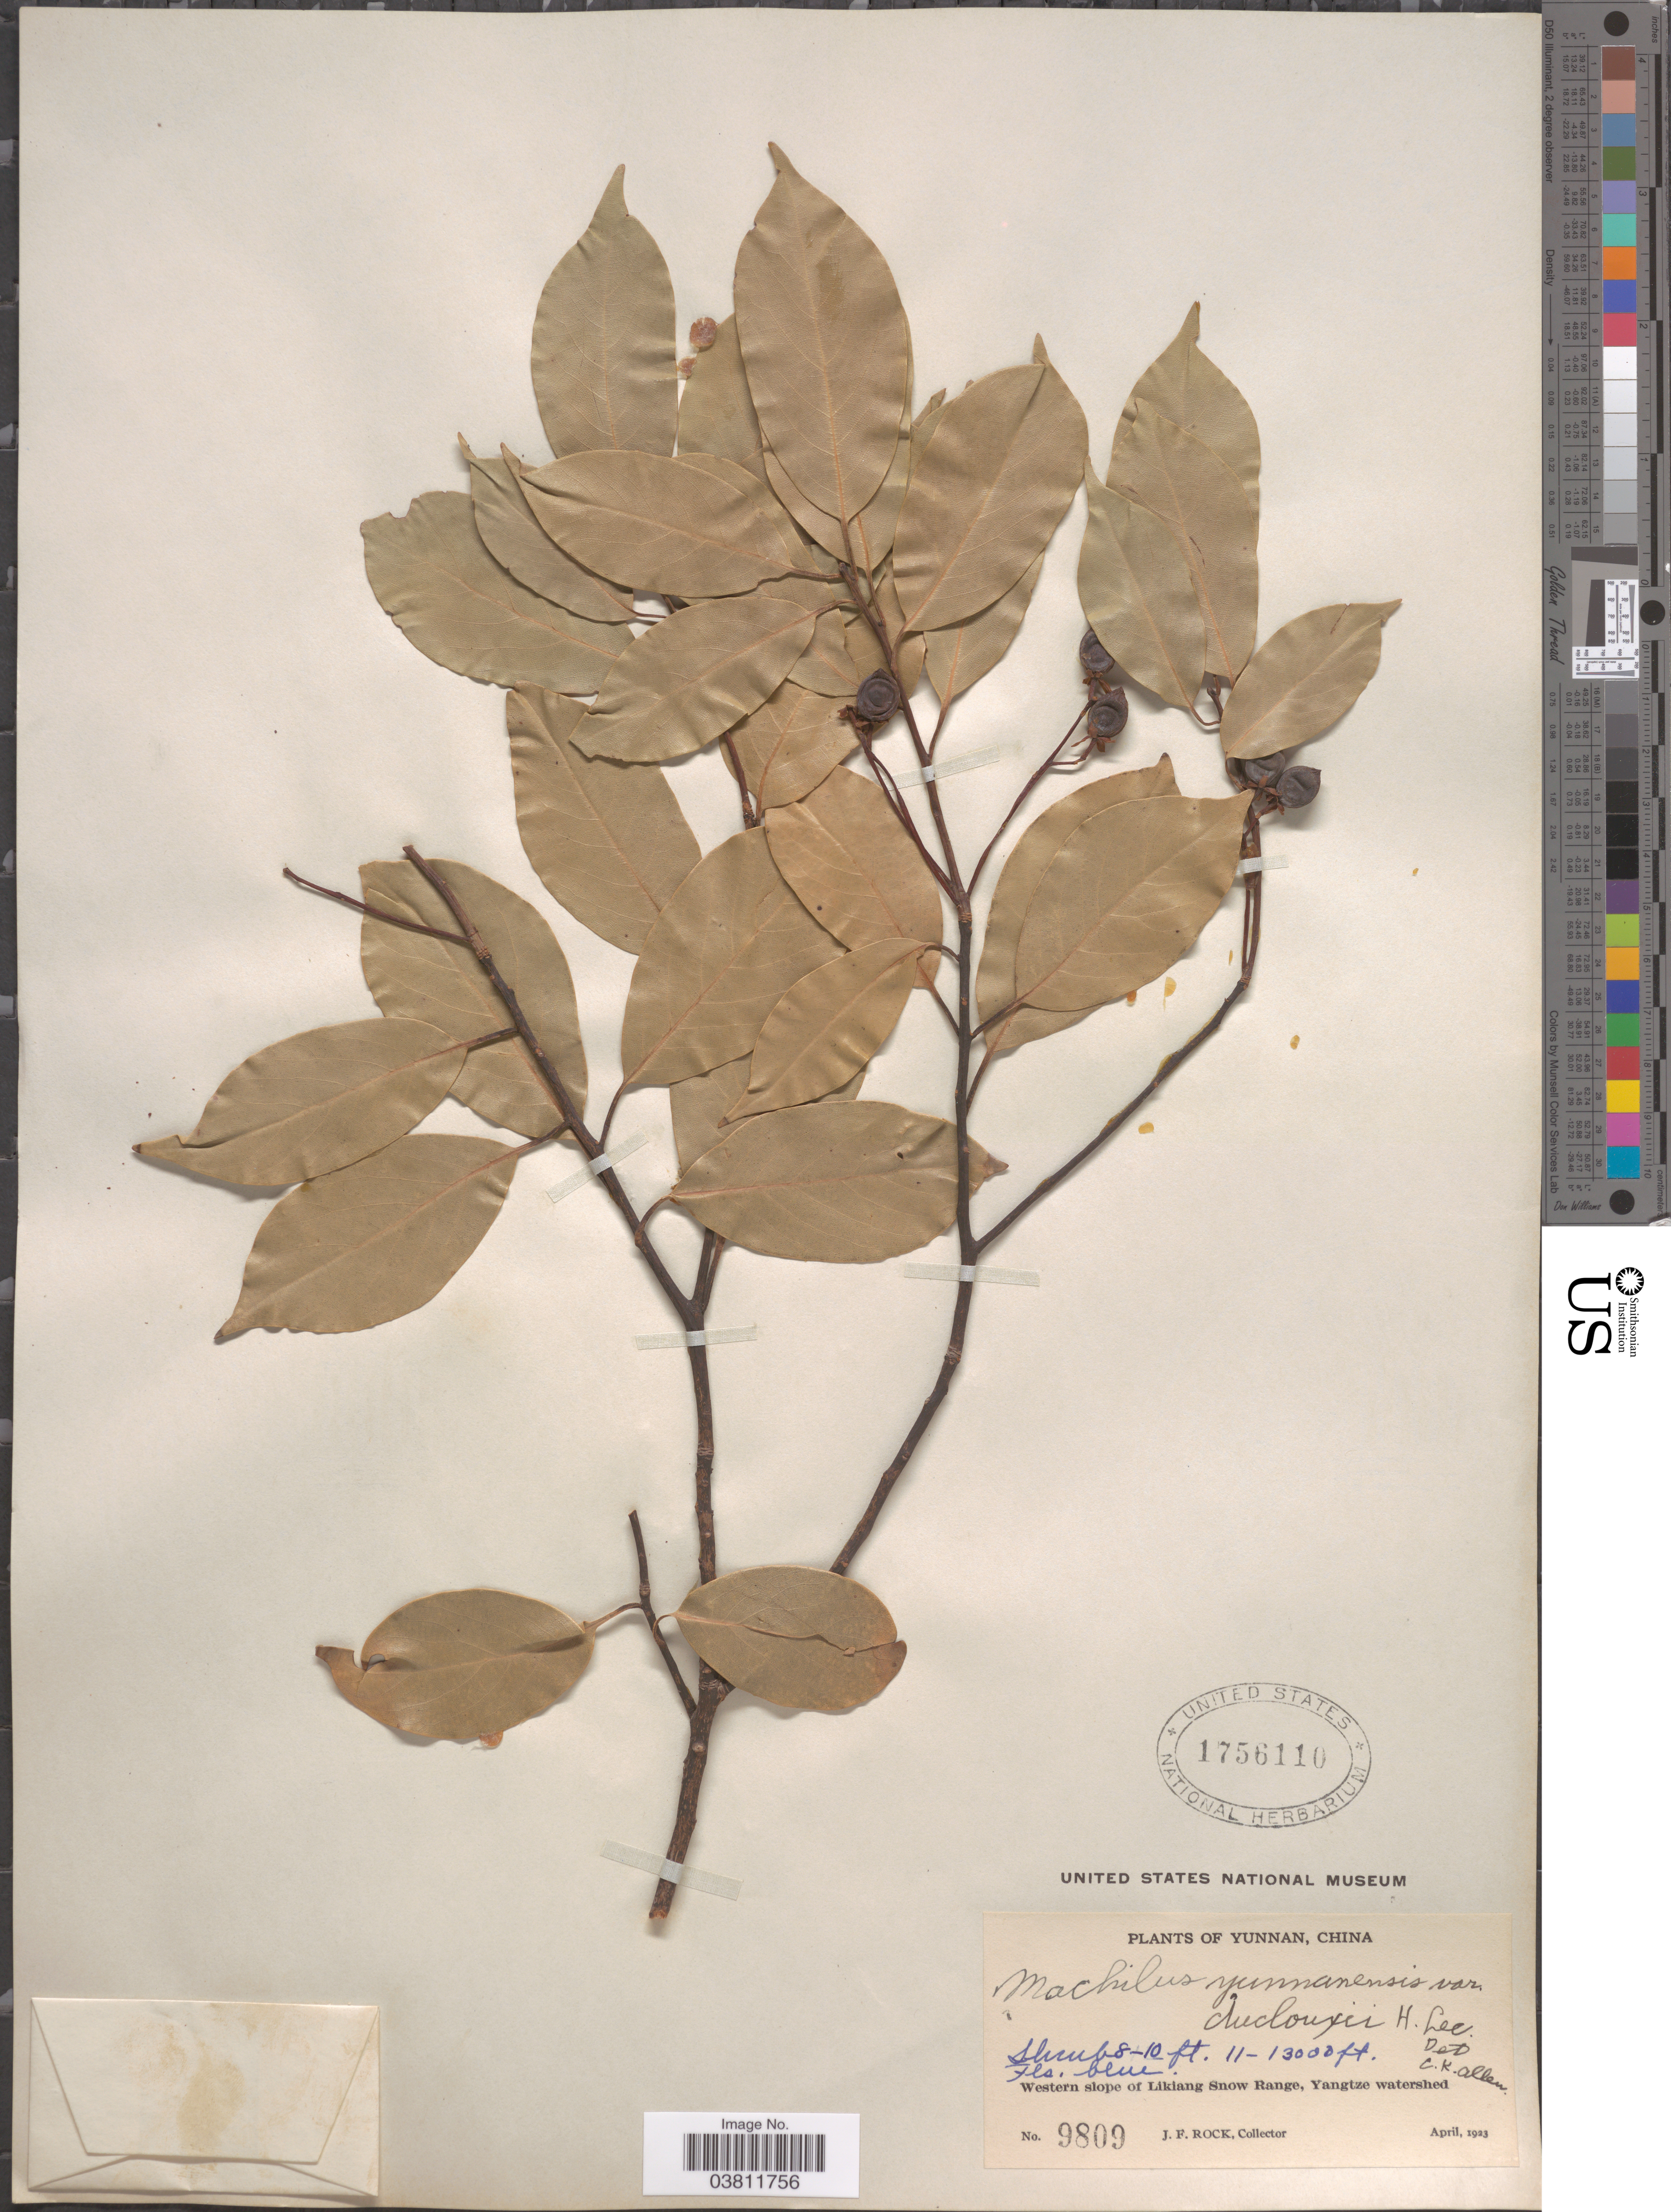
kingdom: Plantae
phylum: Tracheophyta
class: Magnoliopsida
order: Laurales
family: Lauraceae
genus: Machilus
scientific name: Machilus yunnanensis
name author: Lecomte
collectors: J. Rock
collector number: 9809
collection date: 1923-04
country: China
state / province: Yunnan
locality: Western slope of Likiang Snow Range, Yangtze watershed.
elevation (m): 3353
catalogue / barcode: US 1756110